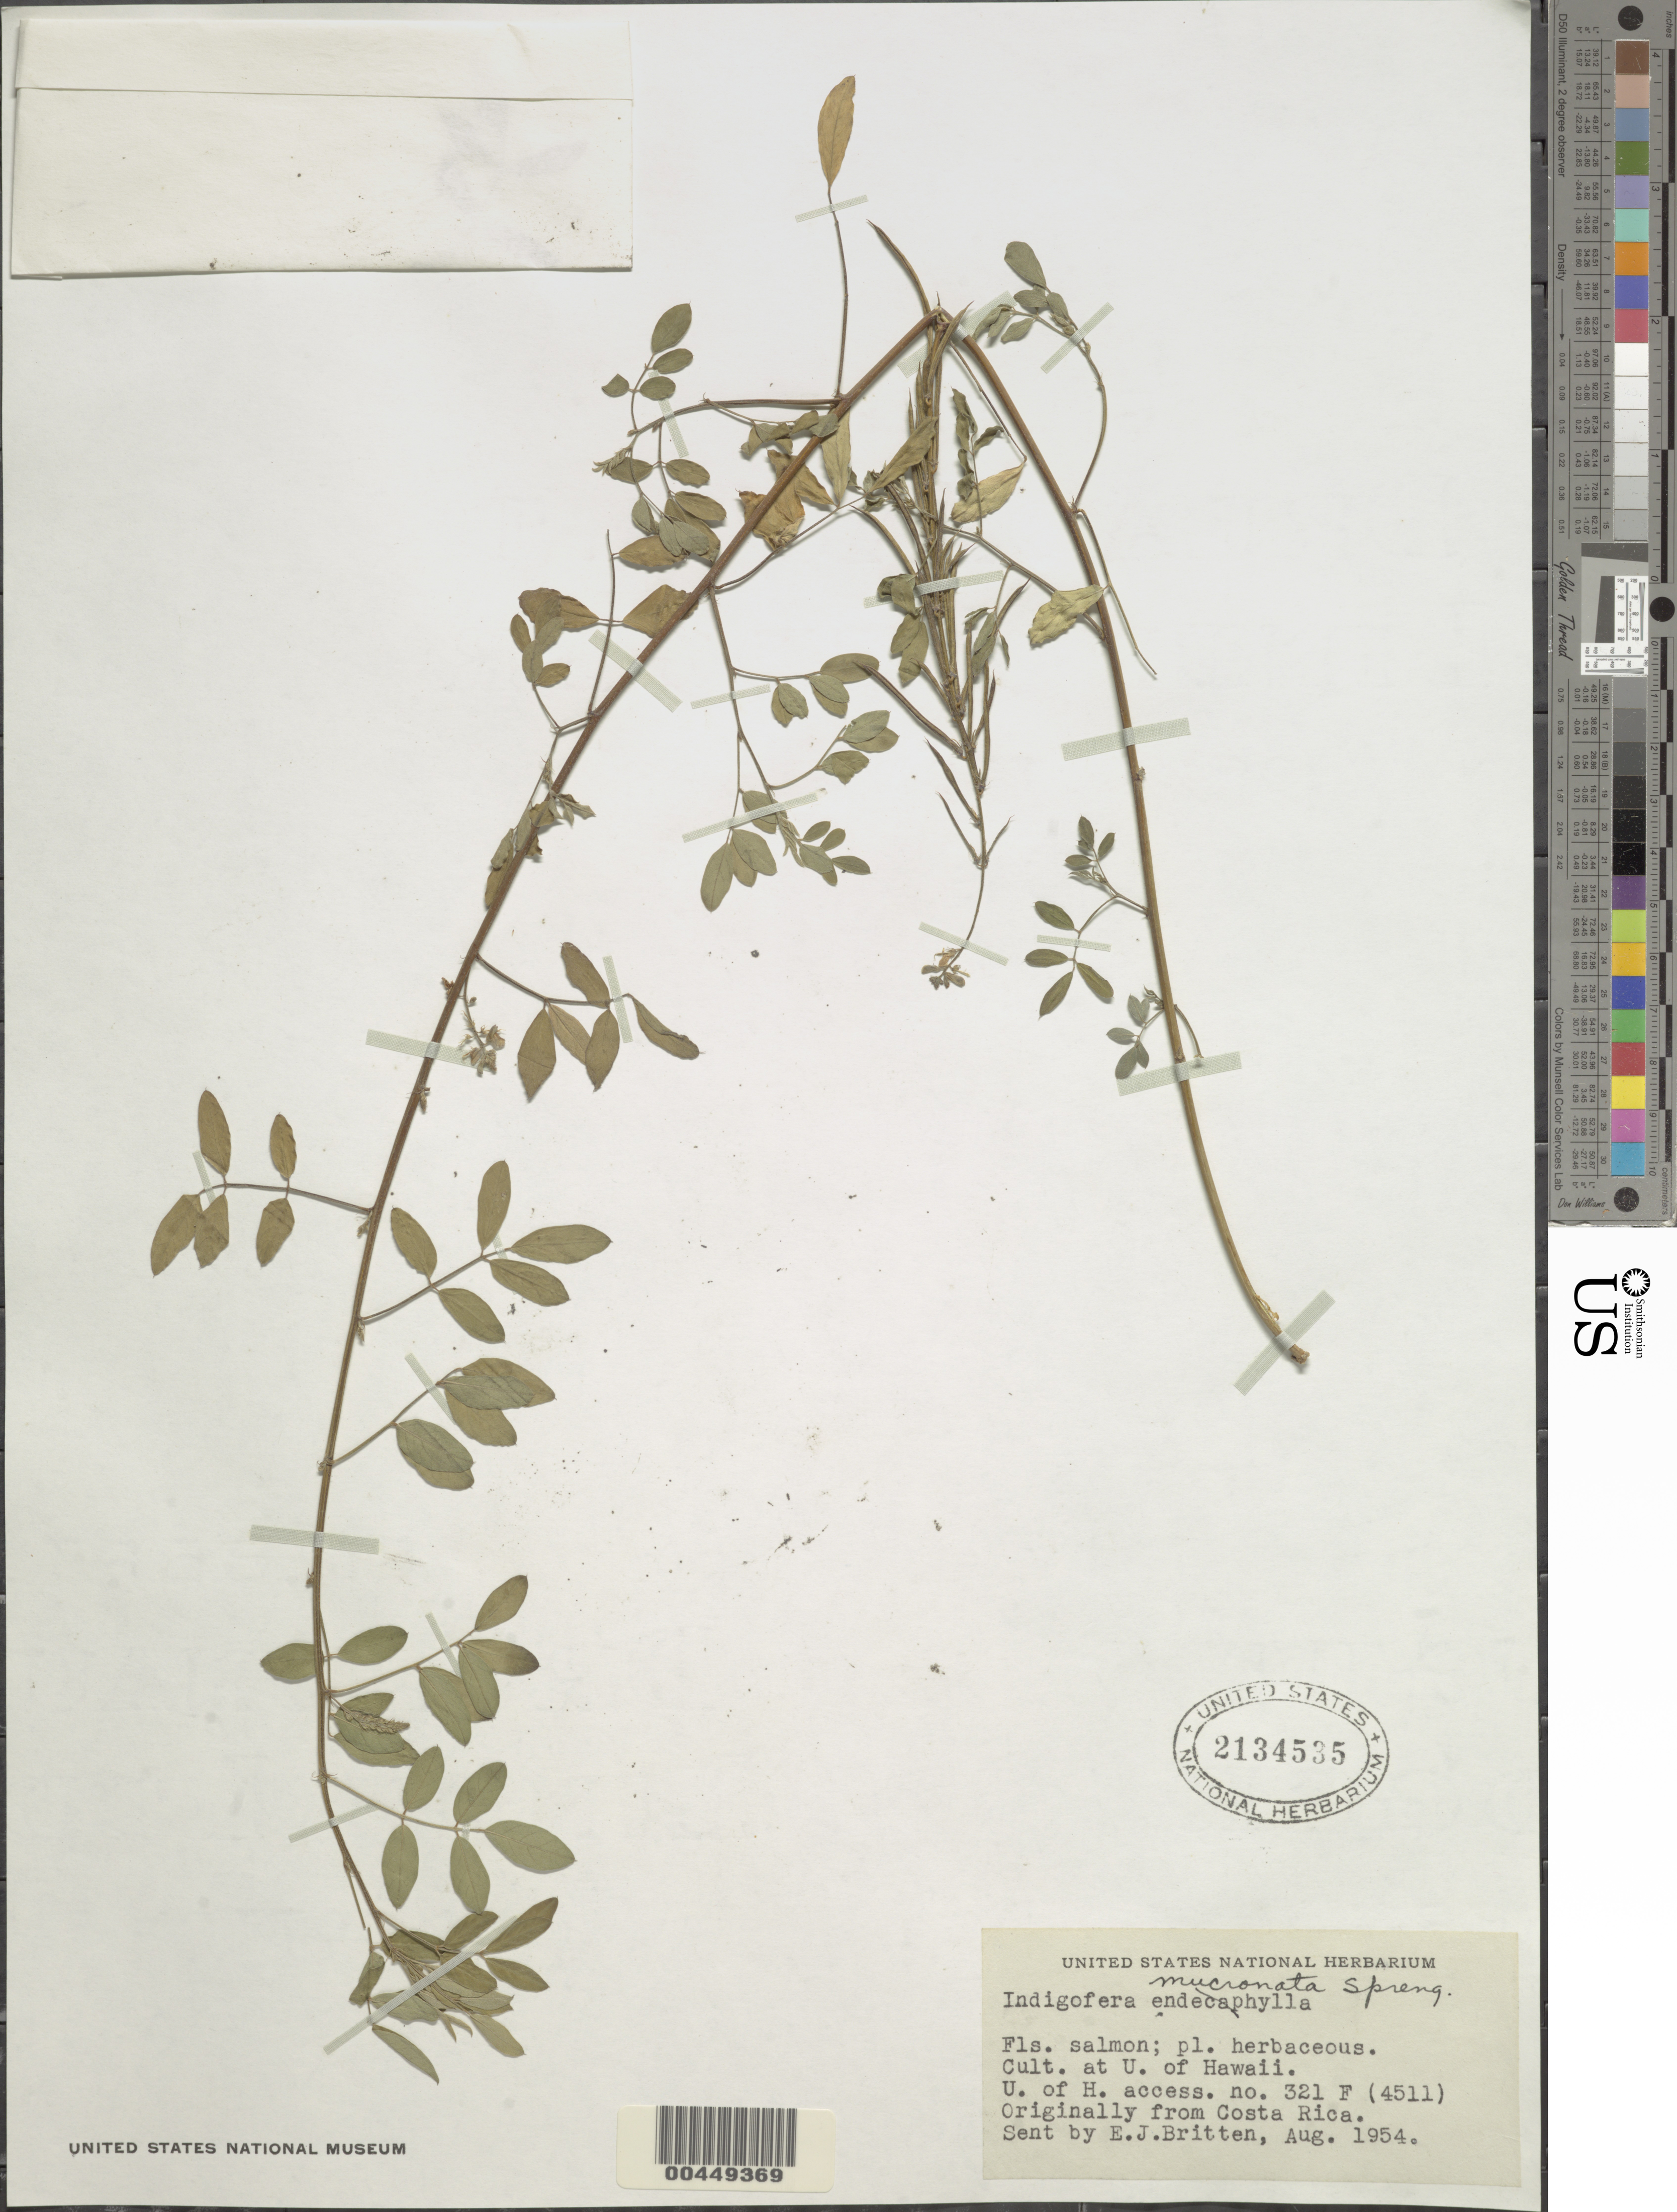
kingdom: Plantae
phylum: Tracheophyta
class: Magnoliopsida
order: Fabales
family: Fabaceae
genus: Indigofera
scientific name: Indigofera mucronata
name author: Lam.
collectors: E. Britten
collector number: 4511 / 321F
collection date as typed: Aug 1954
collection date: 1954-08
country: United States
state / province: Hawaii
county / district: Hawaii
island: Hawaii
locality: University of Hawaii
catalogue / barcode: US 2134535